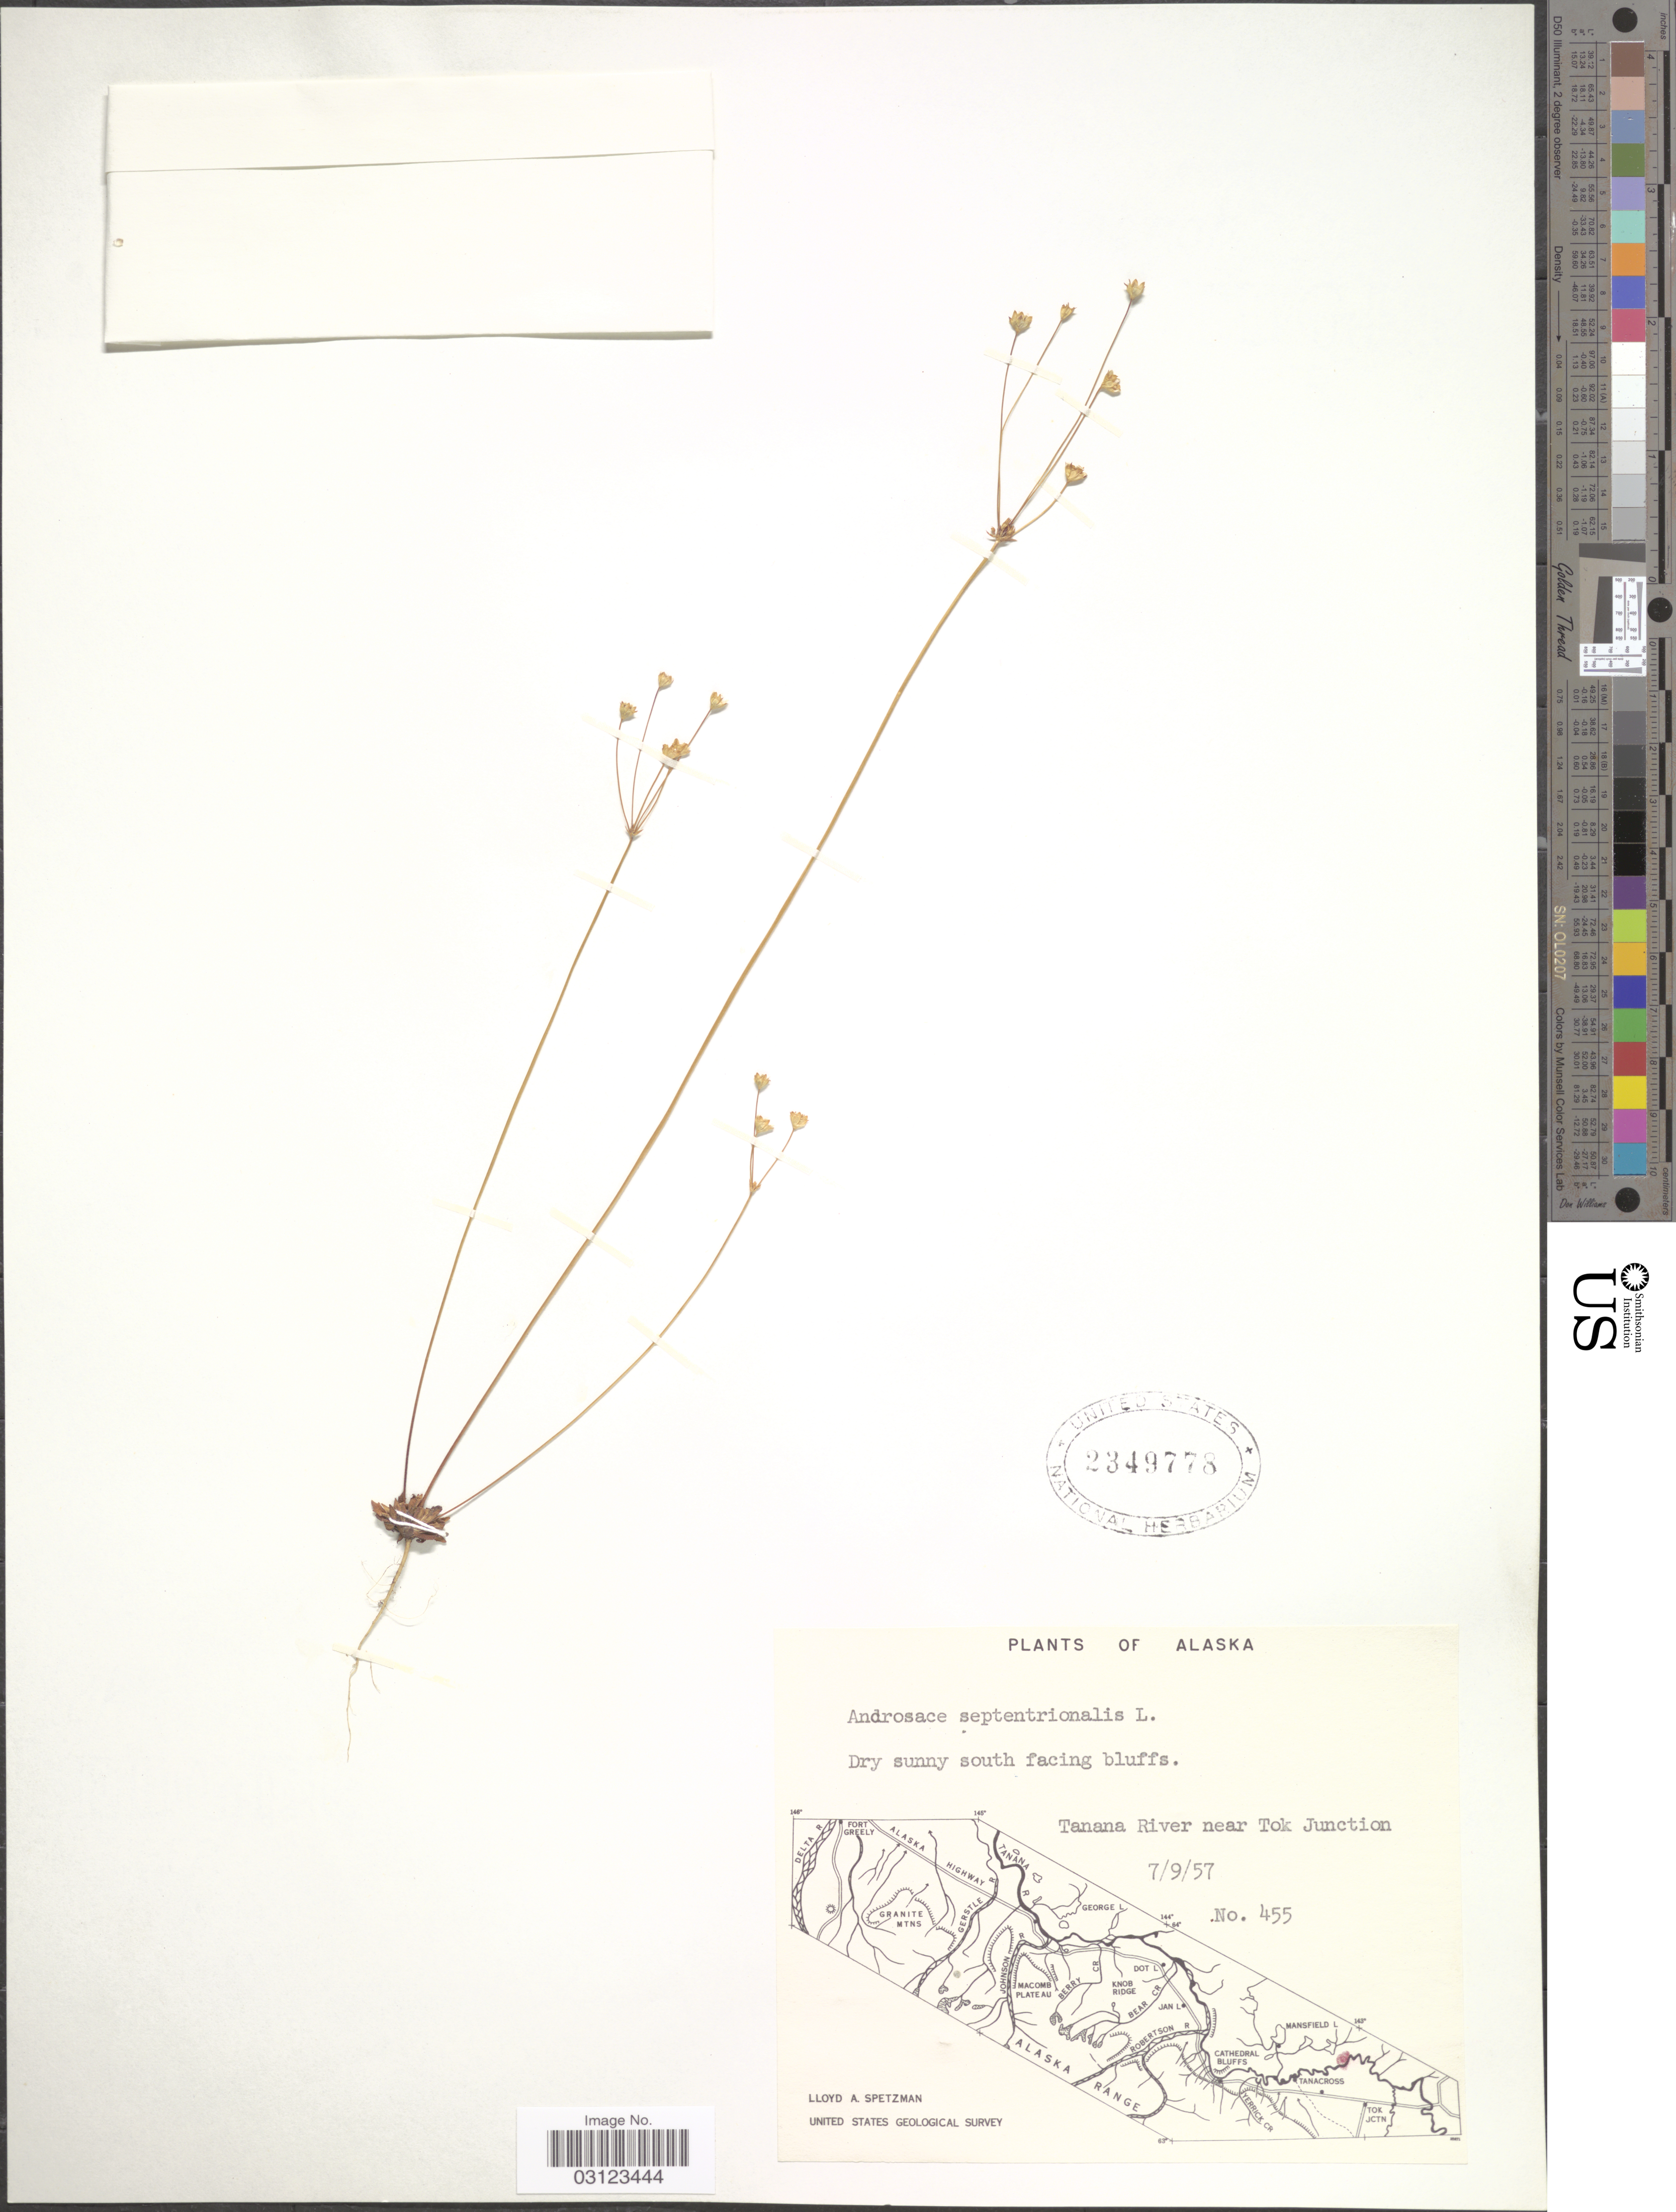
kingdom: Plantae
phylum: Tracheophyta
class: Magnoliopsida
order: Ericales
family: Primulaceae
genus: Androsace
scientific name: Androsace septentrionalis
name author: L.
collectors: L. Spetzman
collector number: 455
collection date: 1957-07-09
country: United States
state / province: Alaska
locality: Tanana River near Tok Junction.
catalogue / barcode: US 2349778